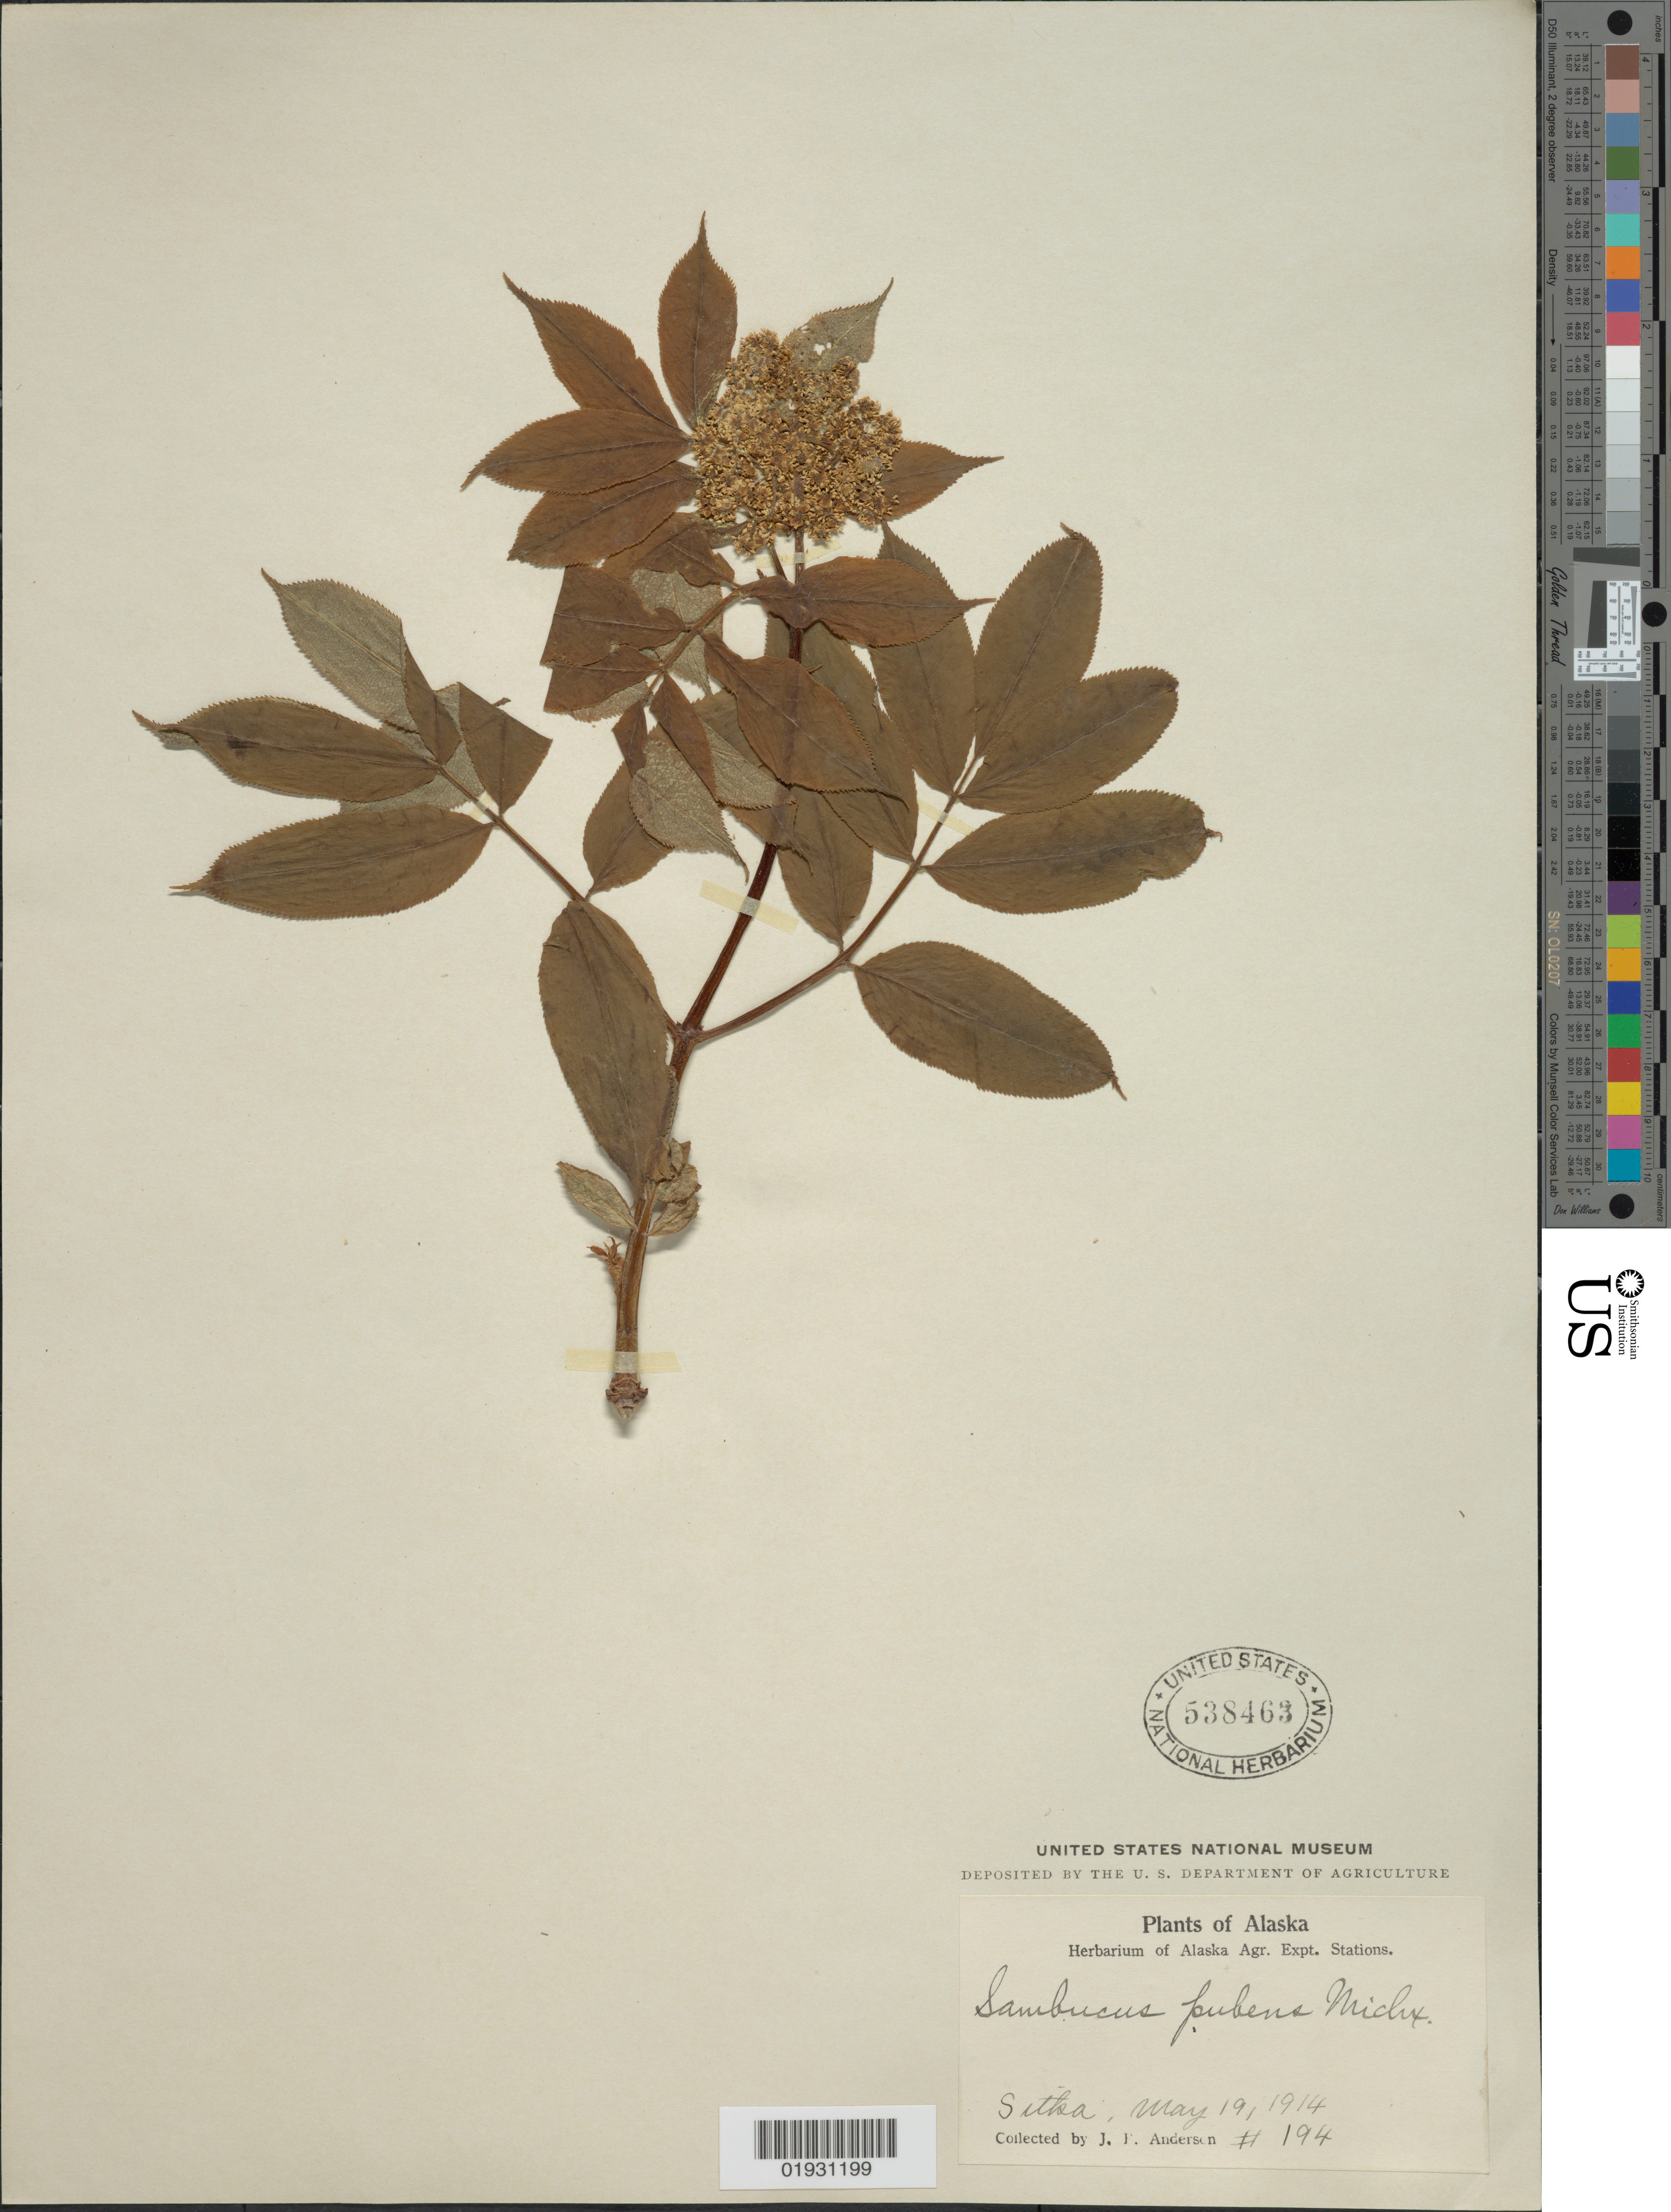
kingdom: Plantae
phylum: Tracheophyta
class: Magnoliopsida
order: Dipsacales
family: Viburnaceae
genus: Sambucus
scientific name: Sambucus pubens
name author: Michx.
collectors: J. P. Anderson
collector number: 194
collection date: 1914-05-19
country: United States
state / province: Alaska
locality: Sitka.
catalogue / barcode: US 538463